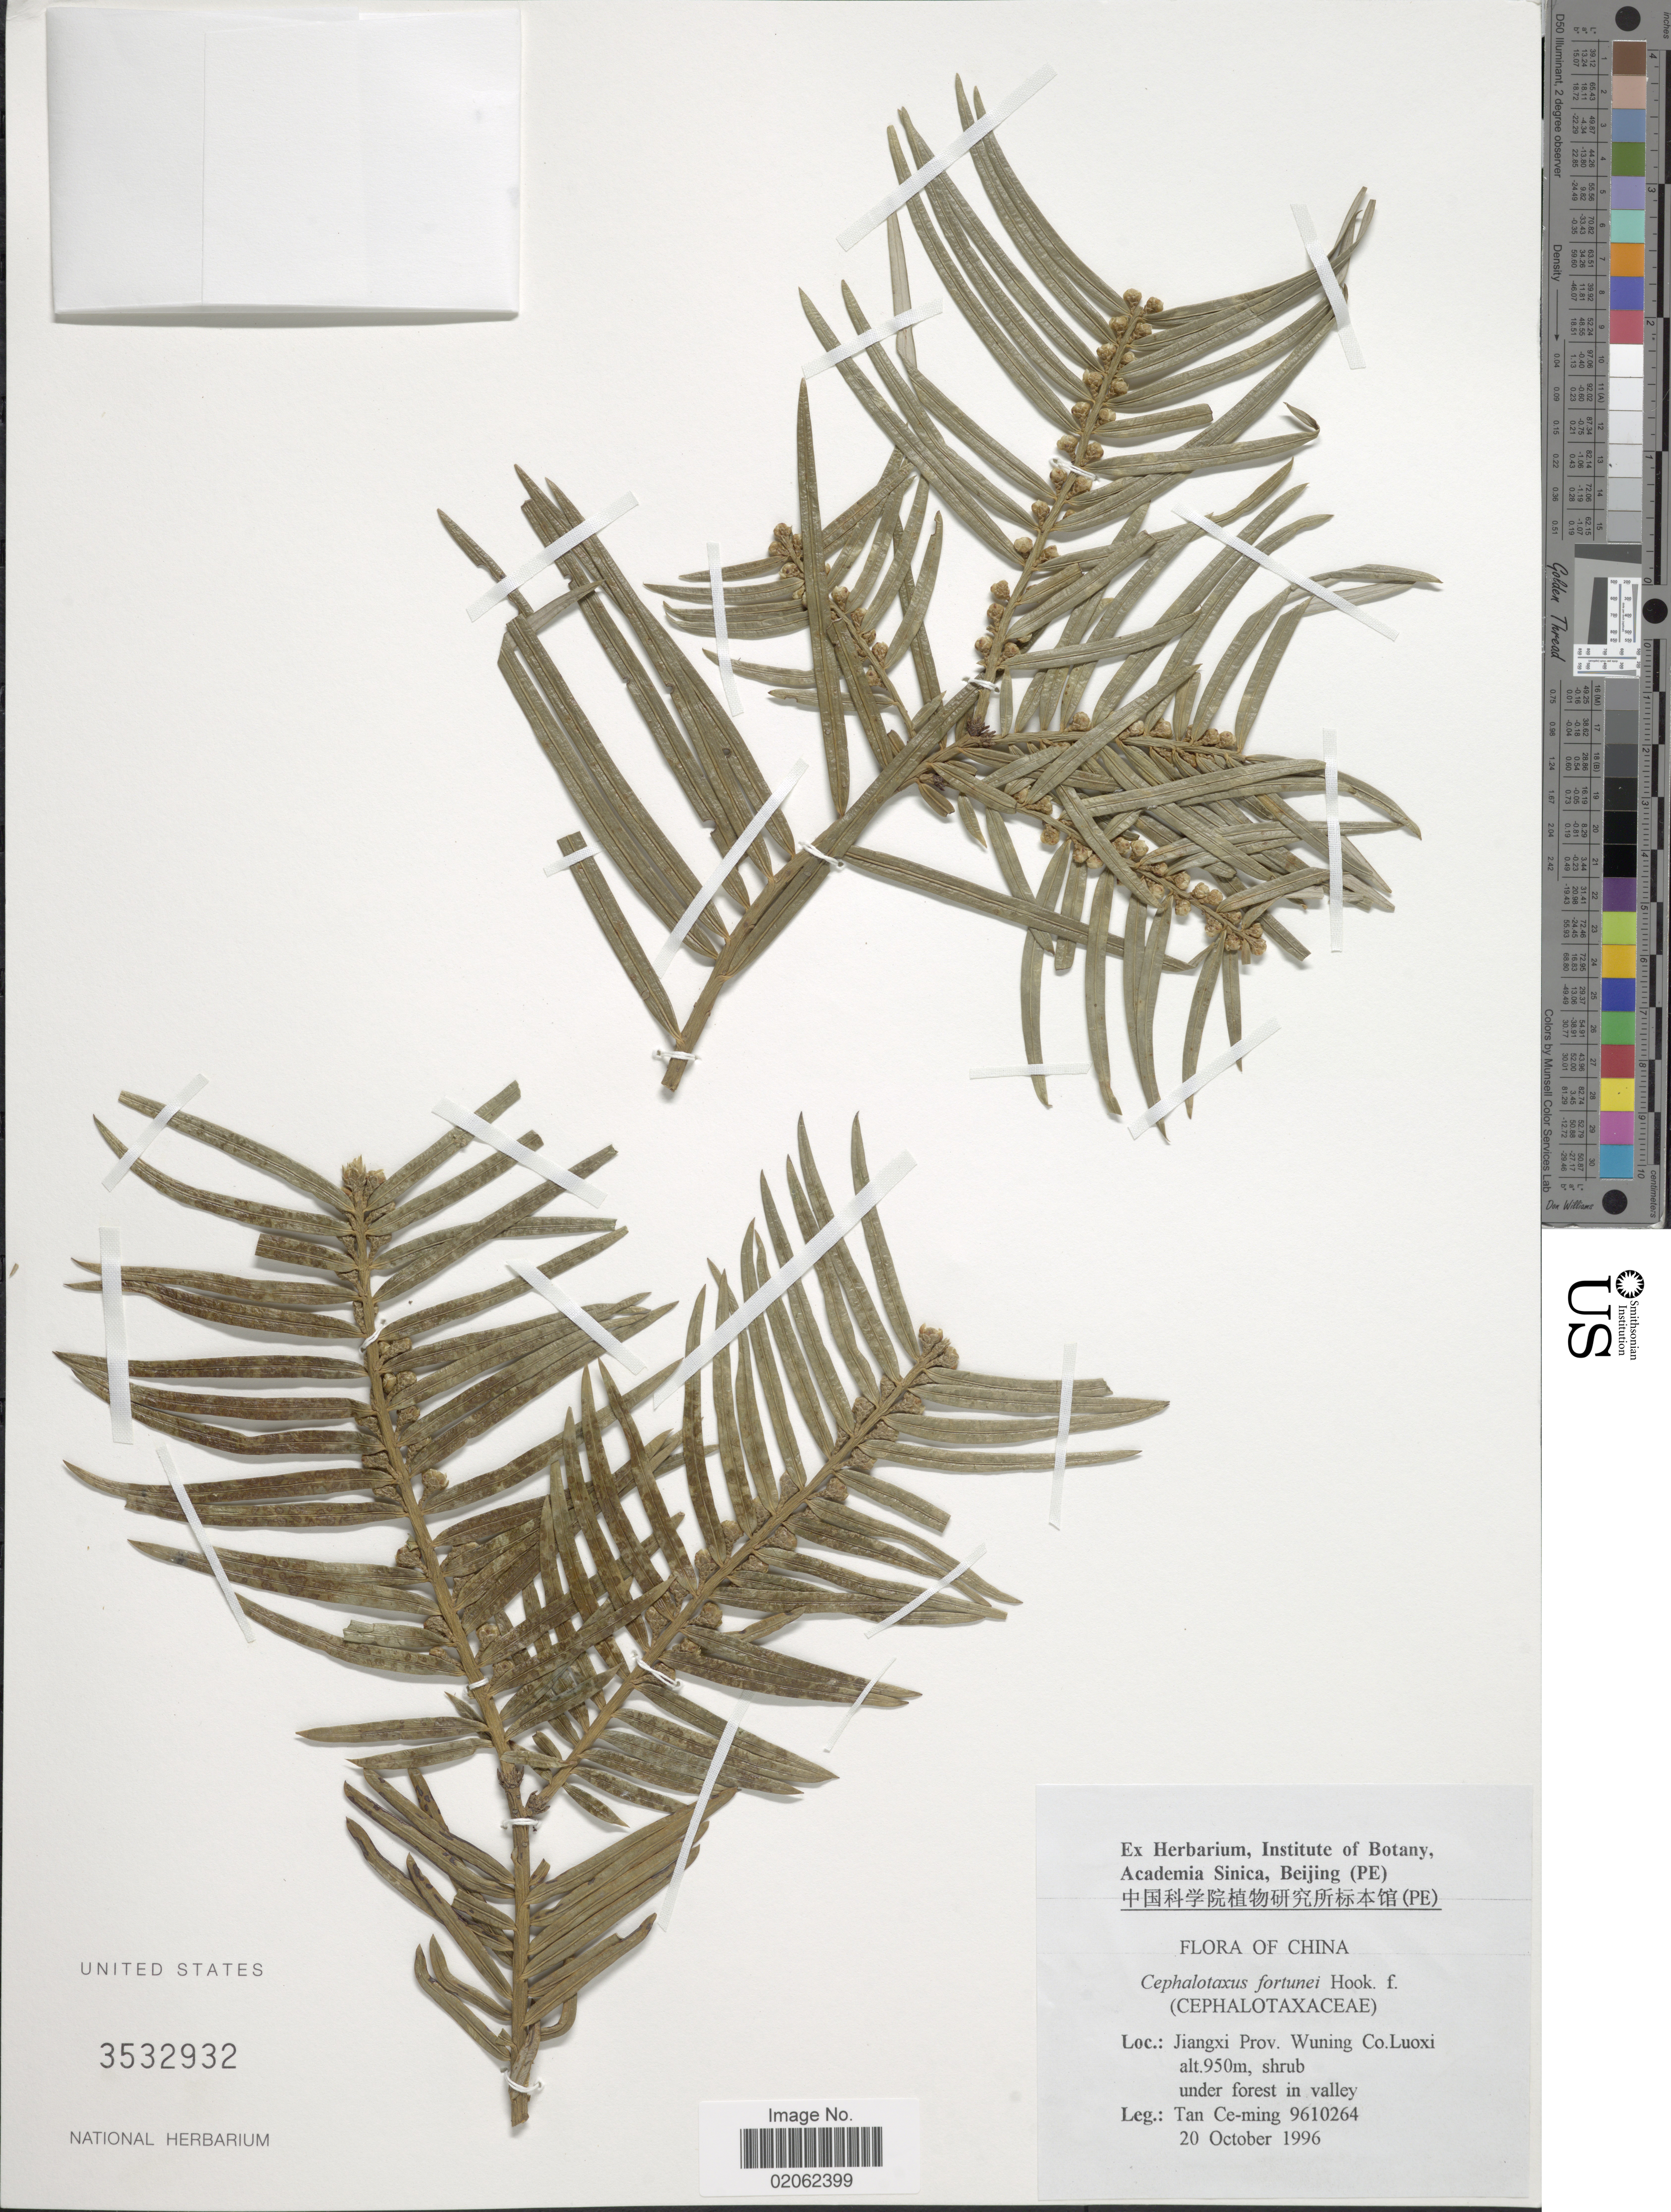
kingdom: Plantae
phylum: Tracheophyta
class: Pinopsida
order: Pinales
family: Cephalotaxaceae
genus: Cephalotaxus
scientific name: Cephalotaxus fortunei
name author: Hook.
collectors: T. Ce-ming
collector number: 9610264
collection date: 1996-10-20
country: China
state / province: Jiangxi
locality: Wuning Co. Luoxi, under forest in valley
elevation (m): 950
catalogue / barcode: US 3532932